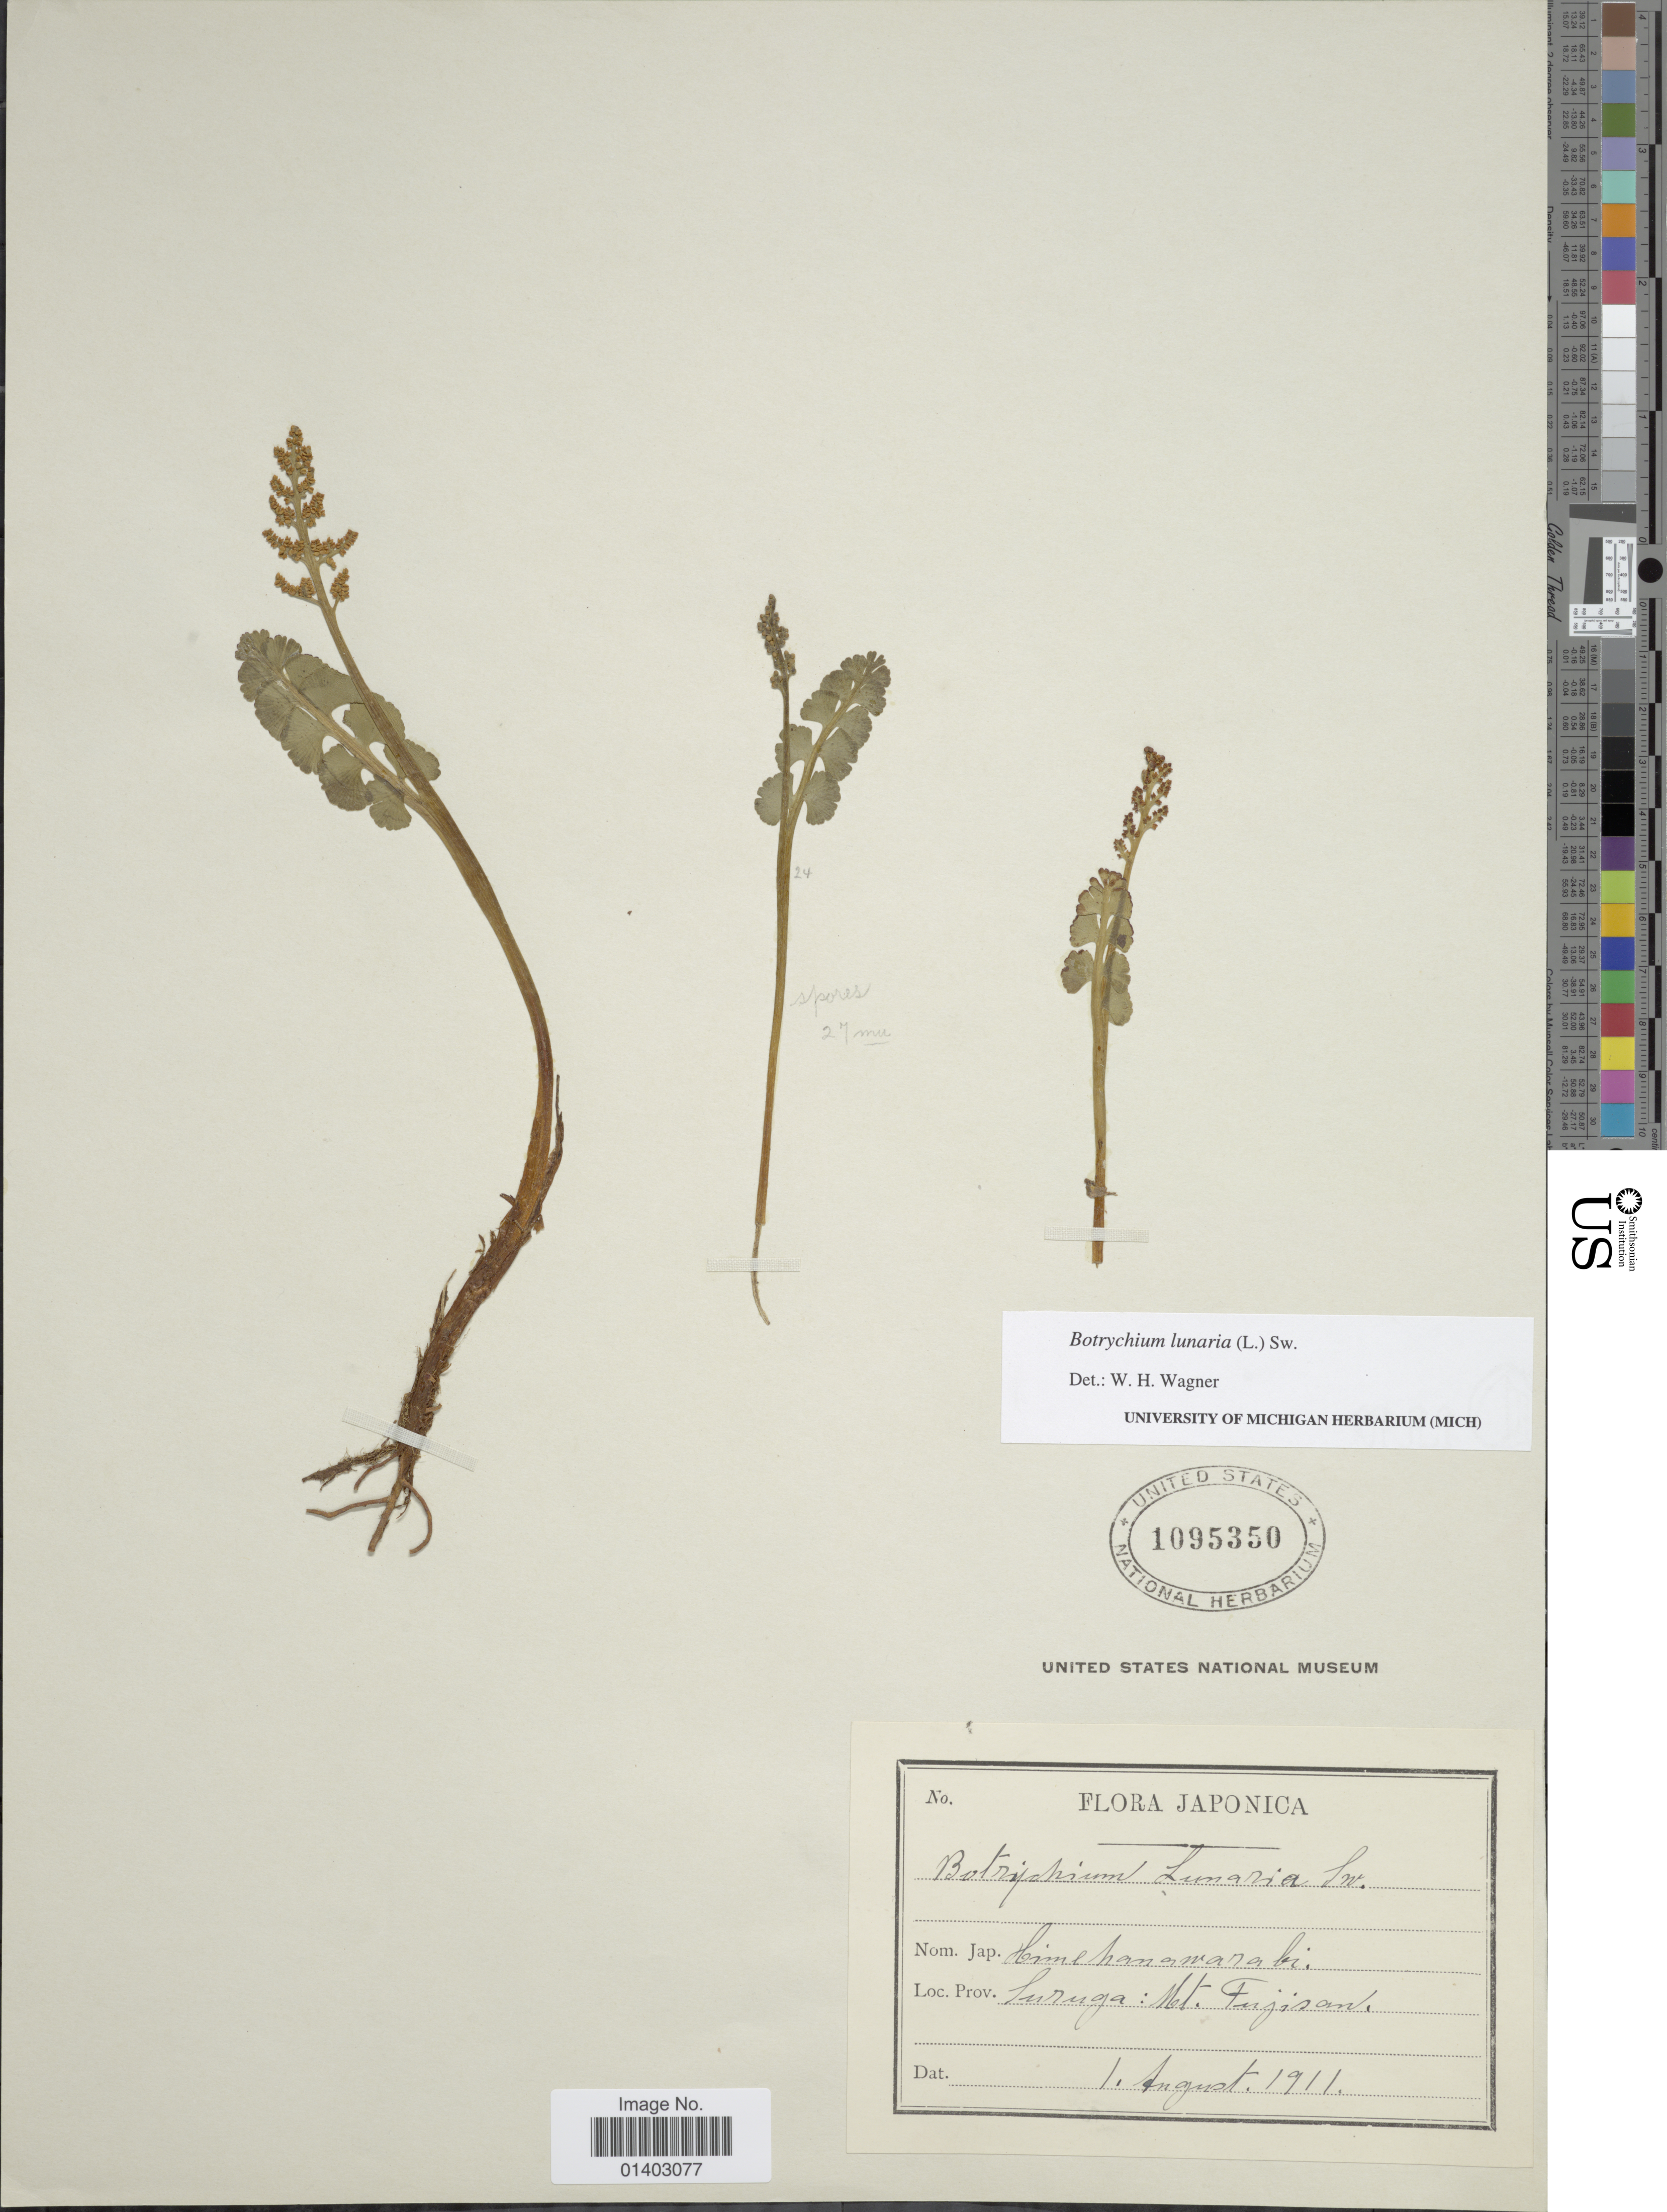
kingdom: Plantae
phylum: Tracheophyta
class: Polypodiopsida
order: Ophioglossales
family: Ophioglossaceae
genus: Botrychium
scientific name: Botrychium lunaria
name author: (L.) Sw.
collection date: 1911-08-01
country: Japan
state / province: Sizuoka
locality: Suruga: Mt Fujisan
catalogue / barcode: US 1095350